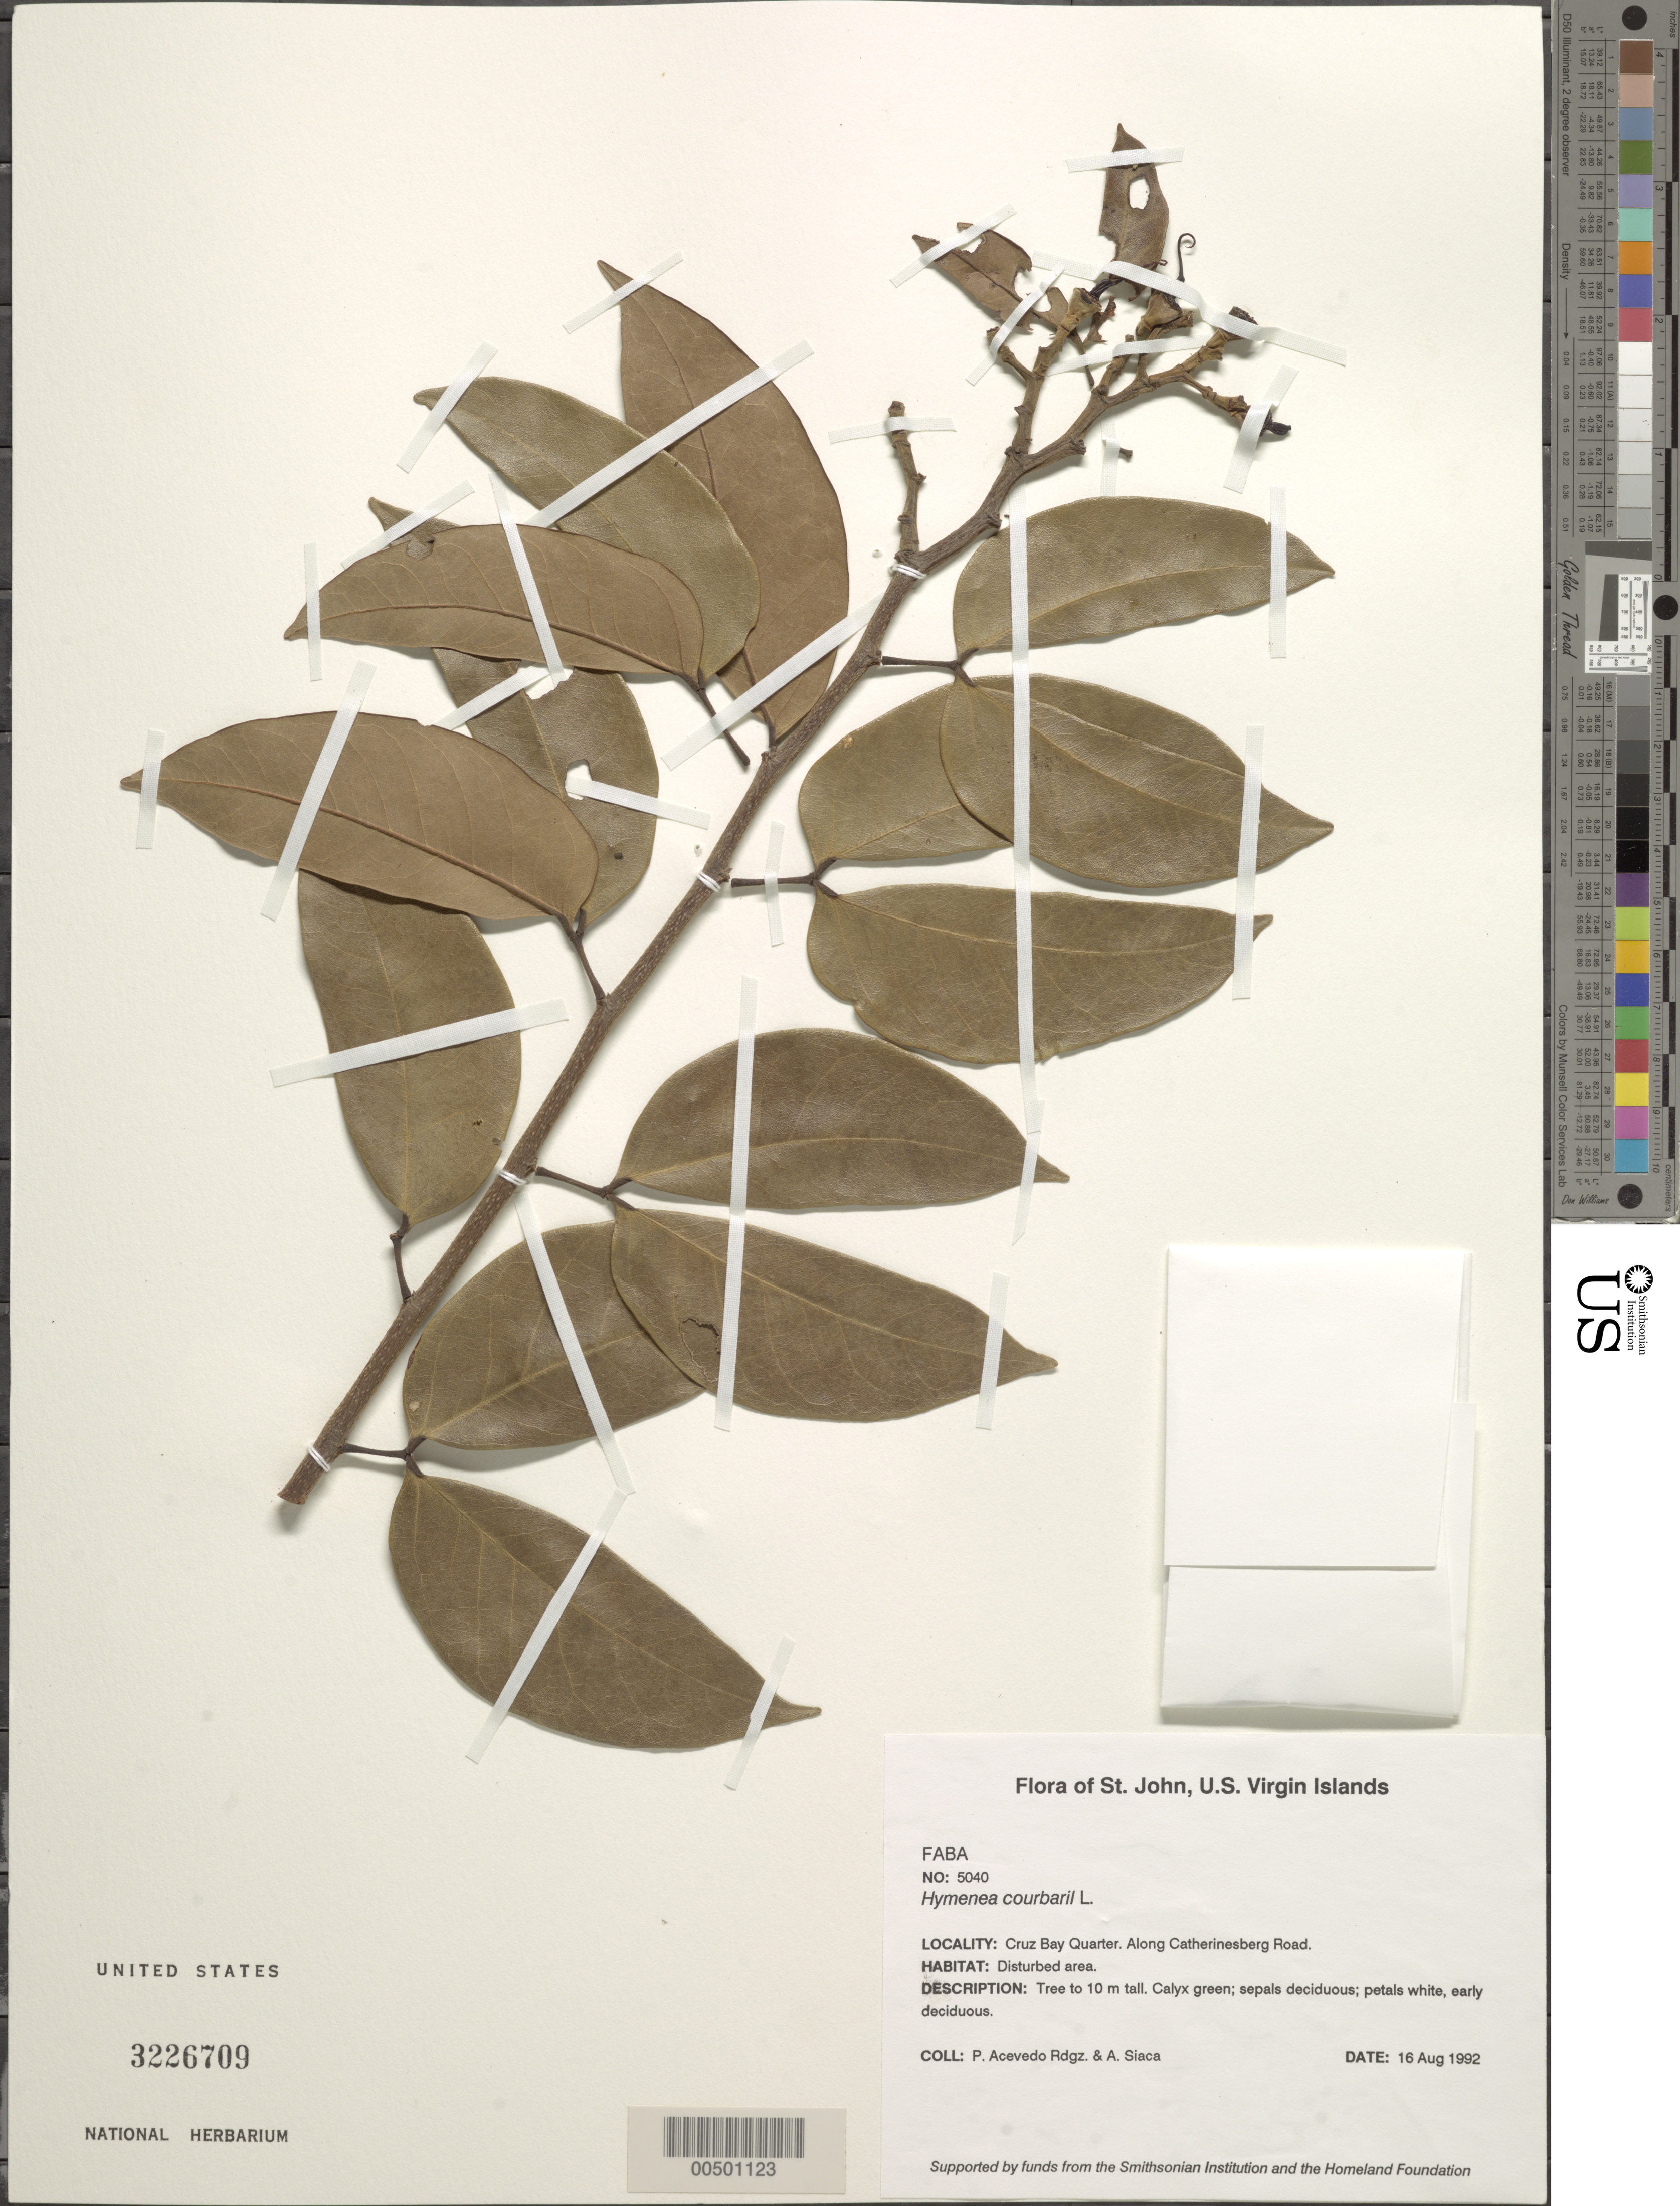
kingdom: Plantae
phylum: Tracheophyta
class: Magnoliopsida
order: Fabales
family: Fabaceae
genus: Hymenaea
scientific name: Hymenaea courbaril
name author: L.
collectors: P. Acevedo-Rodr. & A. Siaca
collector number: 5040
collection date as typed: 16 Aug 1992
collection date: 1992-08-16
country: U.S. Virgin Islands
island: St. John Island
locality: Cruz bay quarter, along catherinesberg road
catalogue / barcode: US 3226709